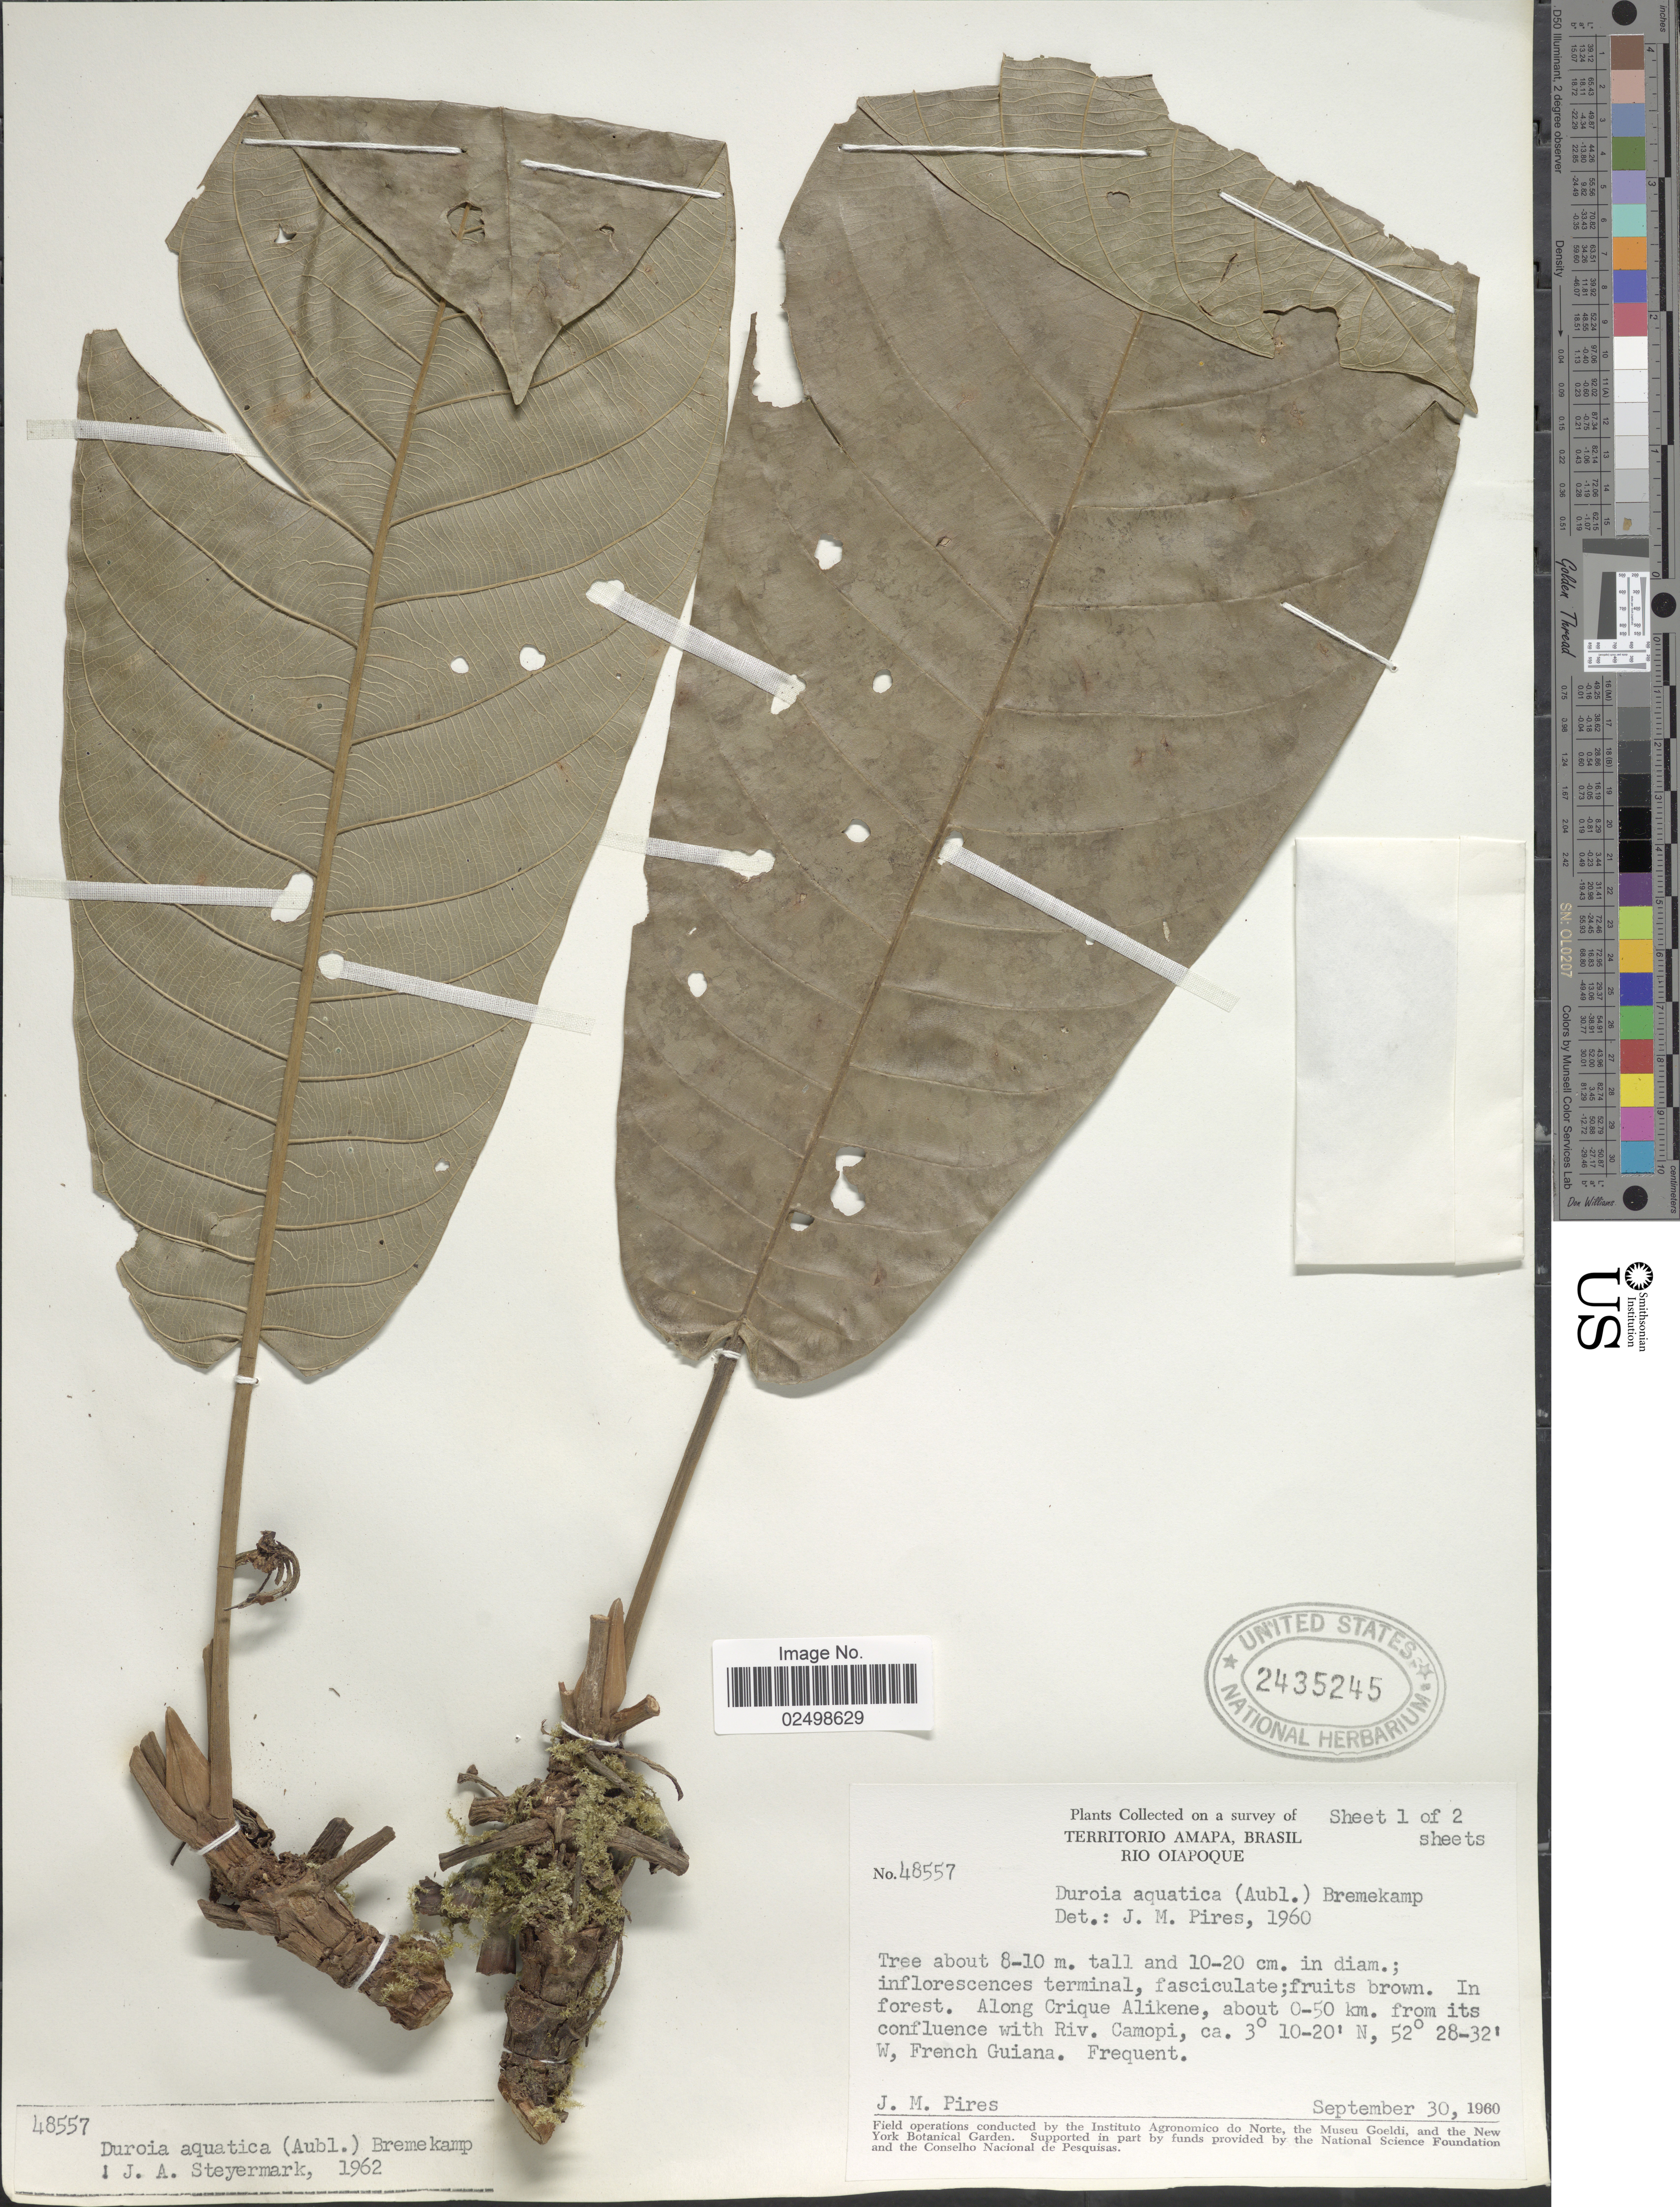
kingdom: Plantae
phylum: Tracheophyta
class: Magnoliopsida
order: Gentianales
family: Rubiaceae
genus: Duroia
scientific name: Duroia aquatica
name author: (Aubl.) Bremek.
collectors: J. M. Pires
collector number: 48557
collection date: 1960-09-30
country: French Guiana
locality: Along Crique Alikene, about 0-50 km. from its confluence with Riv. Camopi,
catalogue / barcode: US 2435245